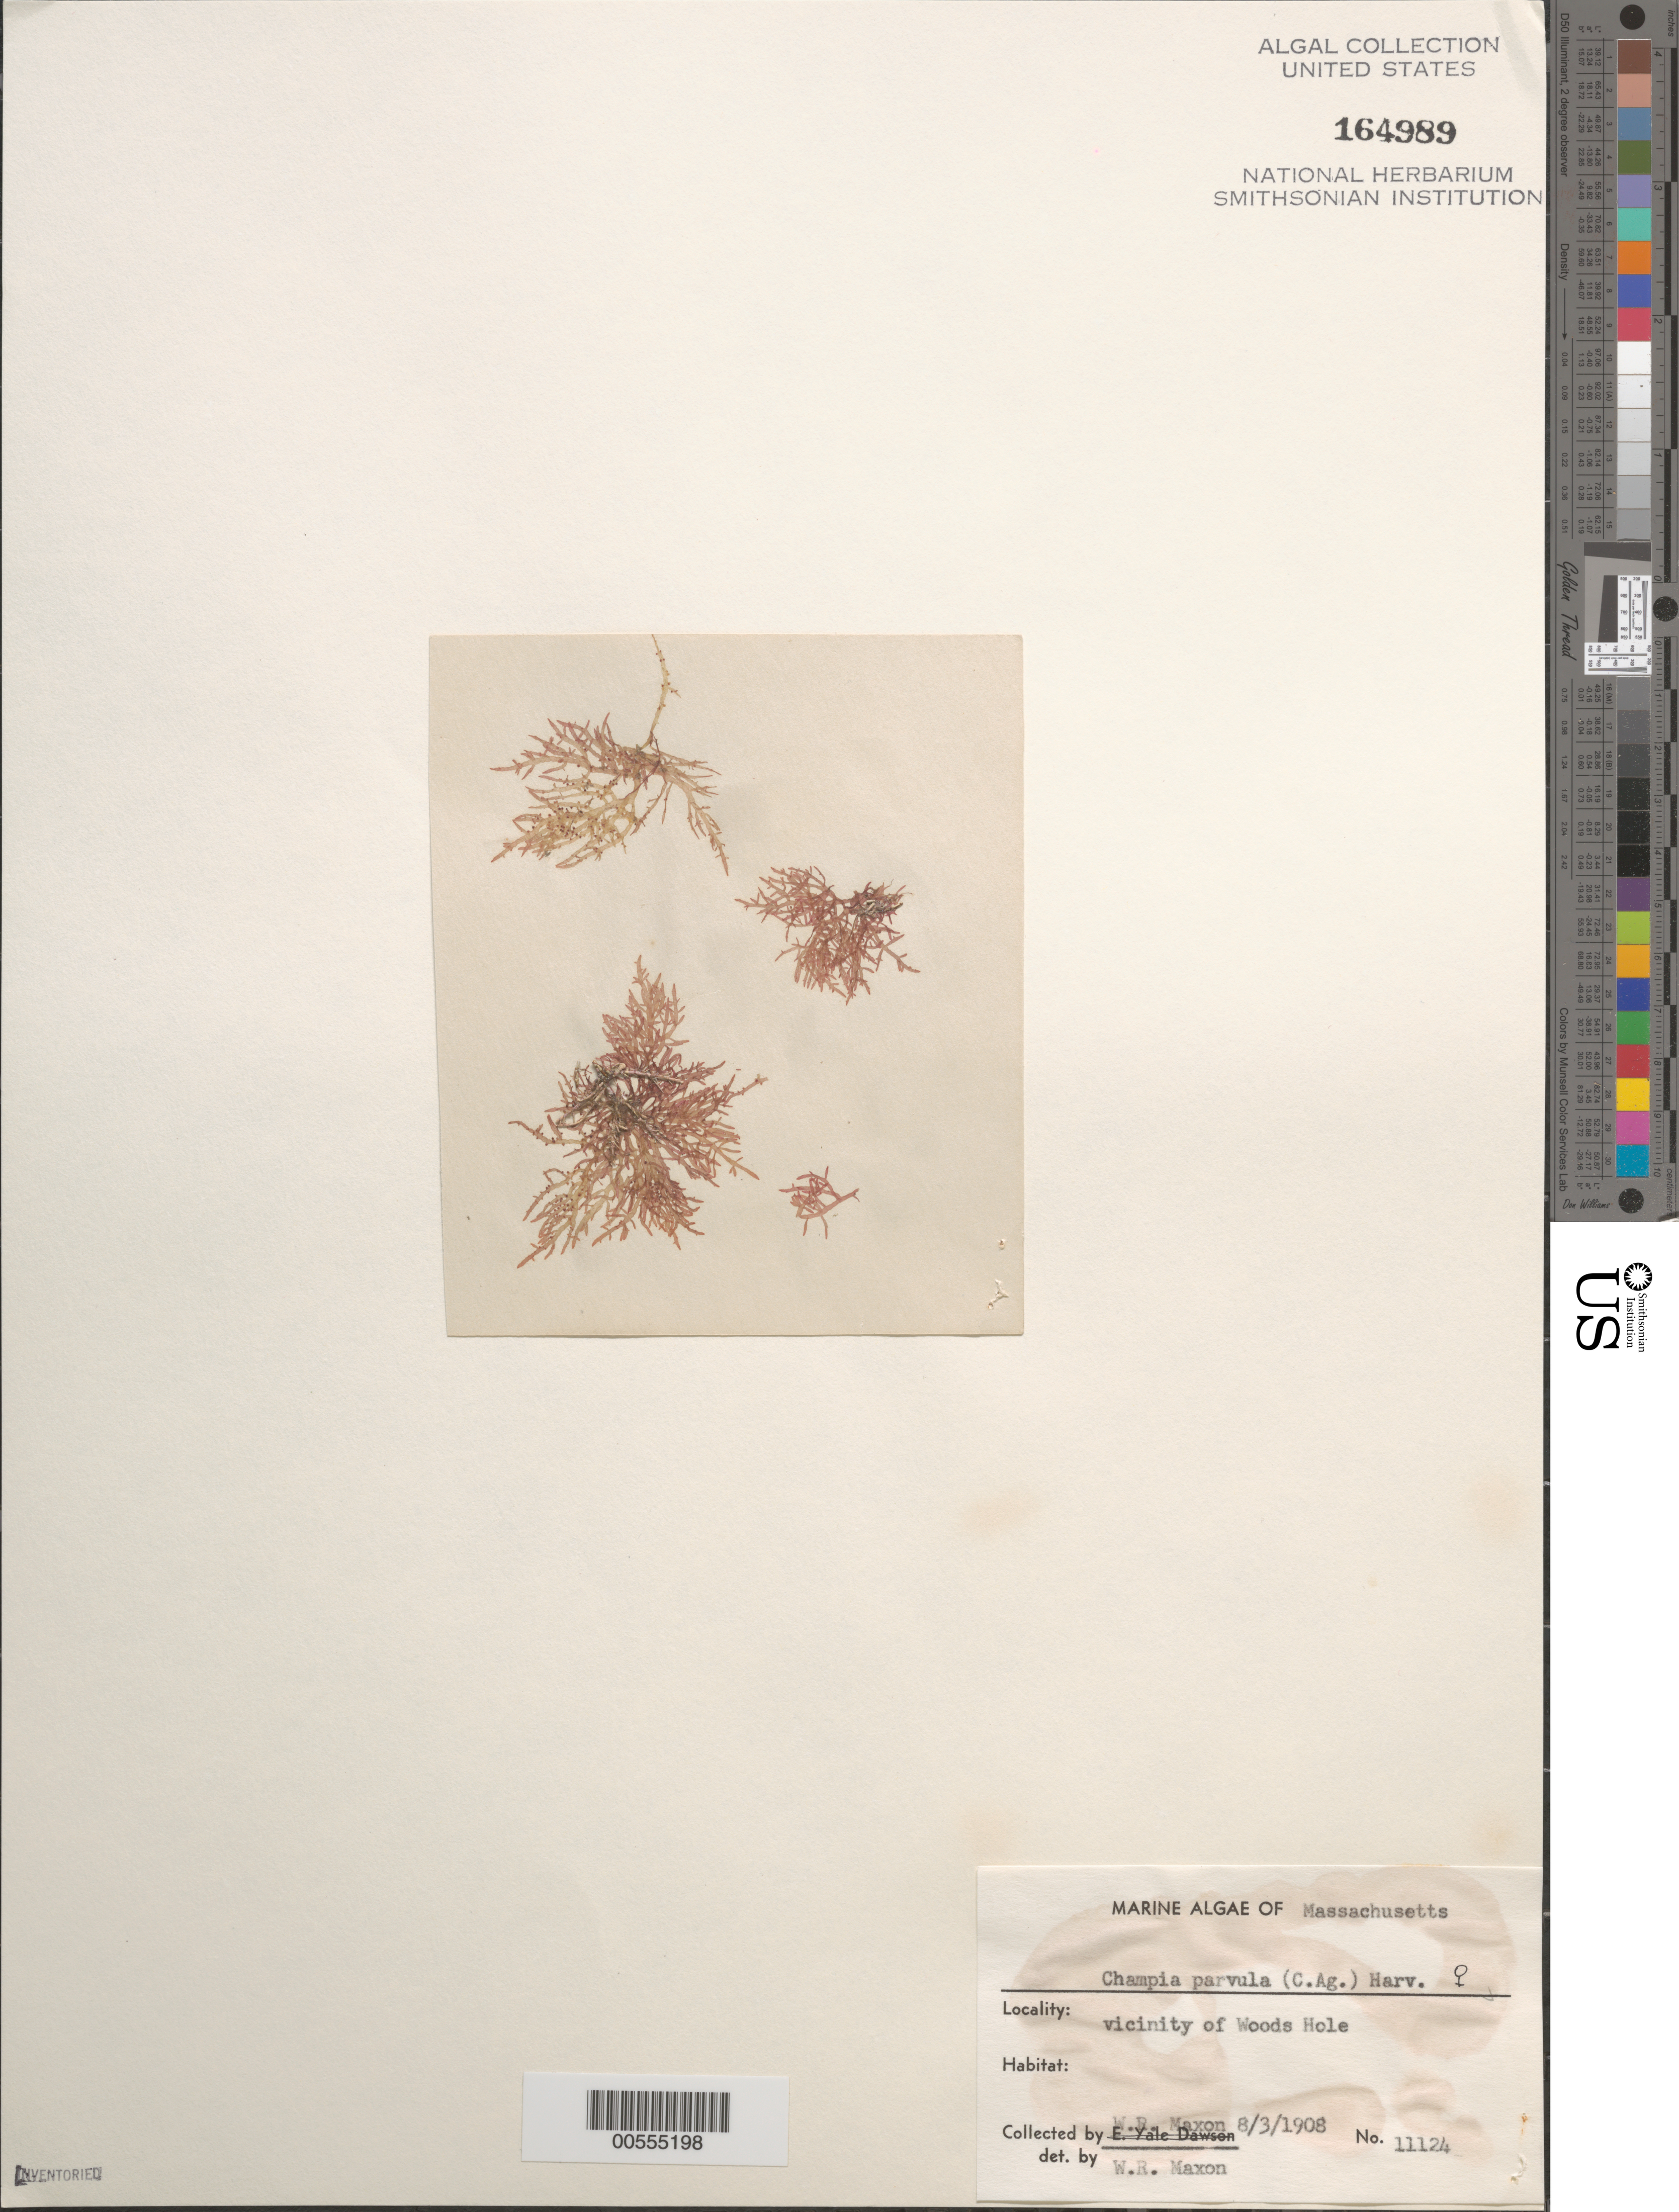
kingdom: Plantae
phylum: Rhodophyta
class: Florideophyceae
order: Rhodymeniales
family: Champiaceae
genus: Champia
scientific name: Champia parvula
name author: (C. Agardh) Harv.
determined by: Maxon, W. R.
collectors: W. R. Maxon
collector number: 11124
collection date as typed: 03 Aug 1908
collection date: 1908-08-03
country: United States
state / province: Massachusetts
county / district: Barnstable County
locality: Woods Hole area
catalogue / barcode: US 164989